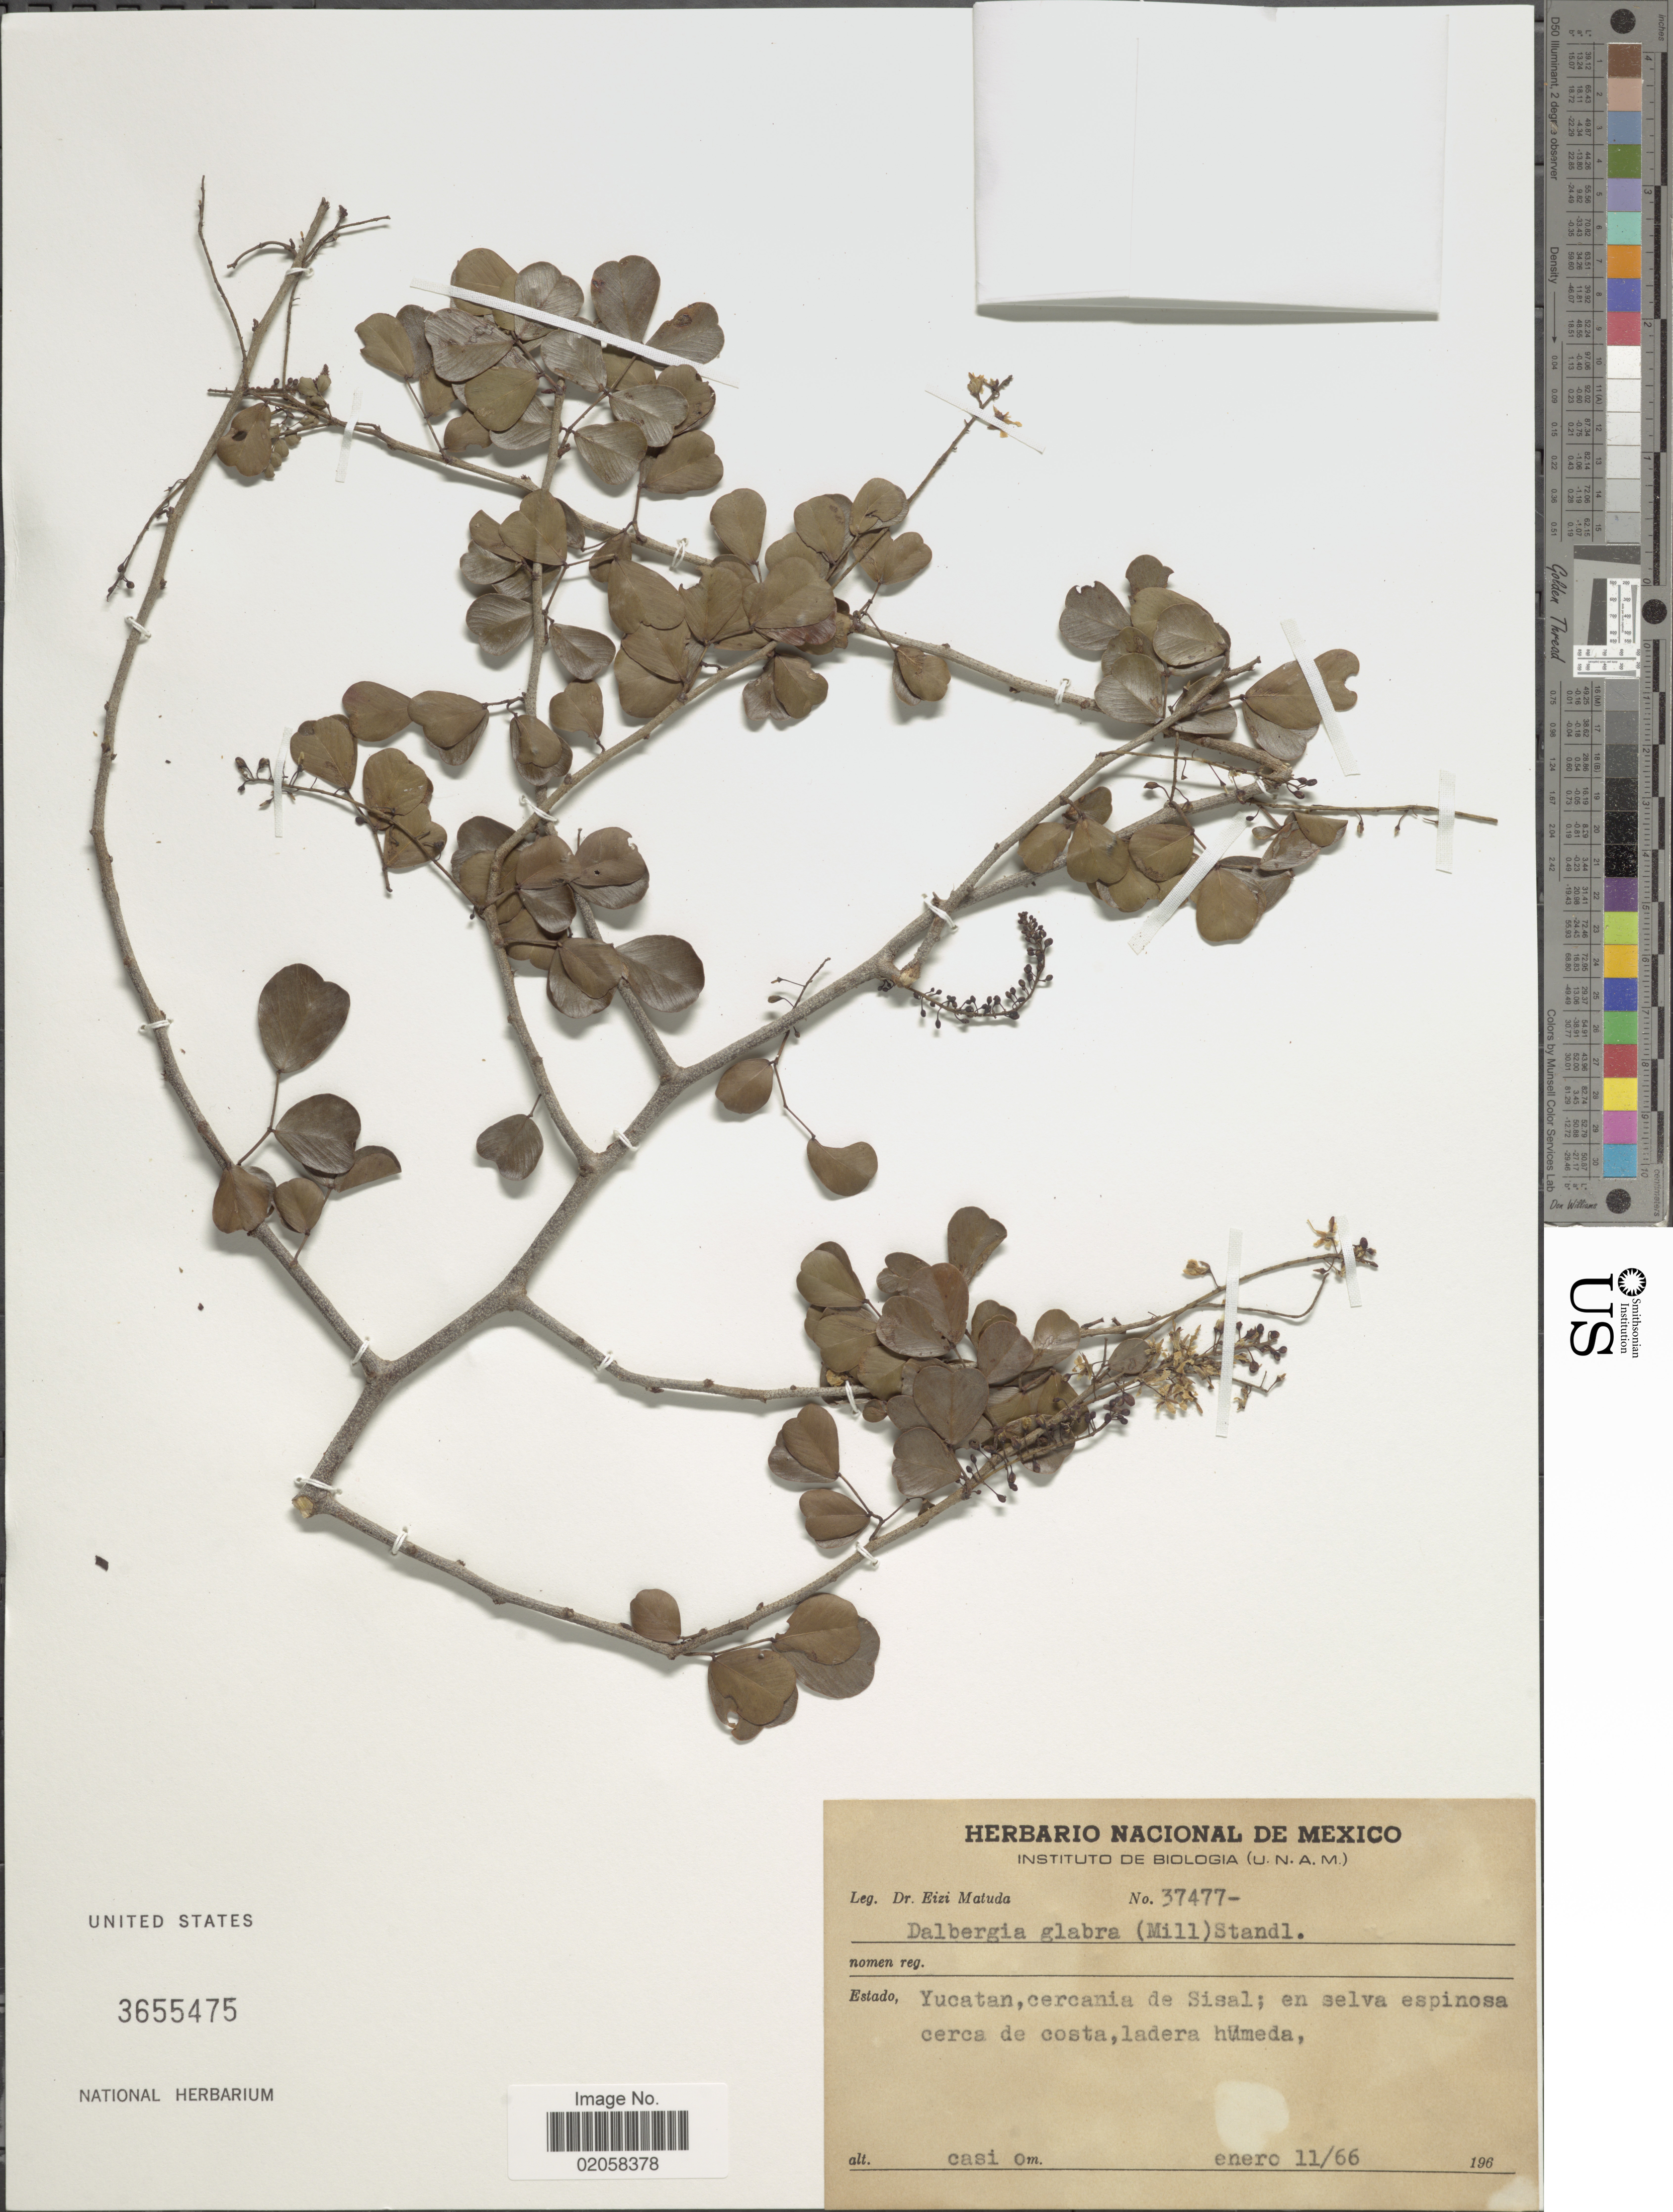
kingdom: Plantae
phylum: Tracheophyta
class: Magnoliopsida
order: Fabales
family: Fabaceae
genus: Dalbergia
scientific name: Dalbergia glabra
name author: (Mill.) Standl.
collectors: E. Matuda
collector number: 37477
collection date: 1966-01-11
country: Mexico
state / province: Yucatán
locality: Cercania de Sisal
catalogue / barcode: US 3655475